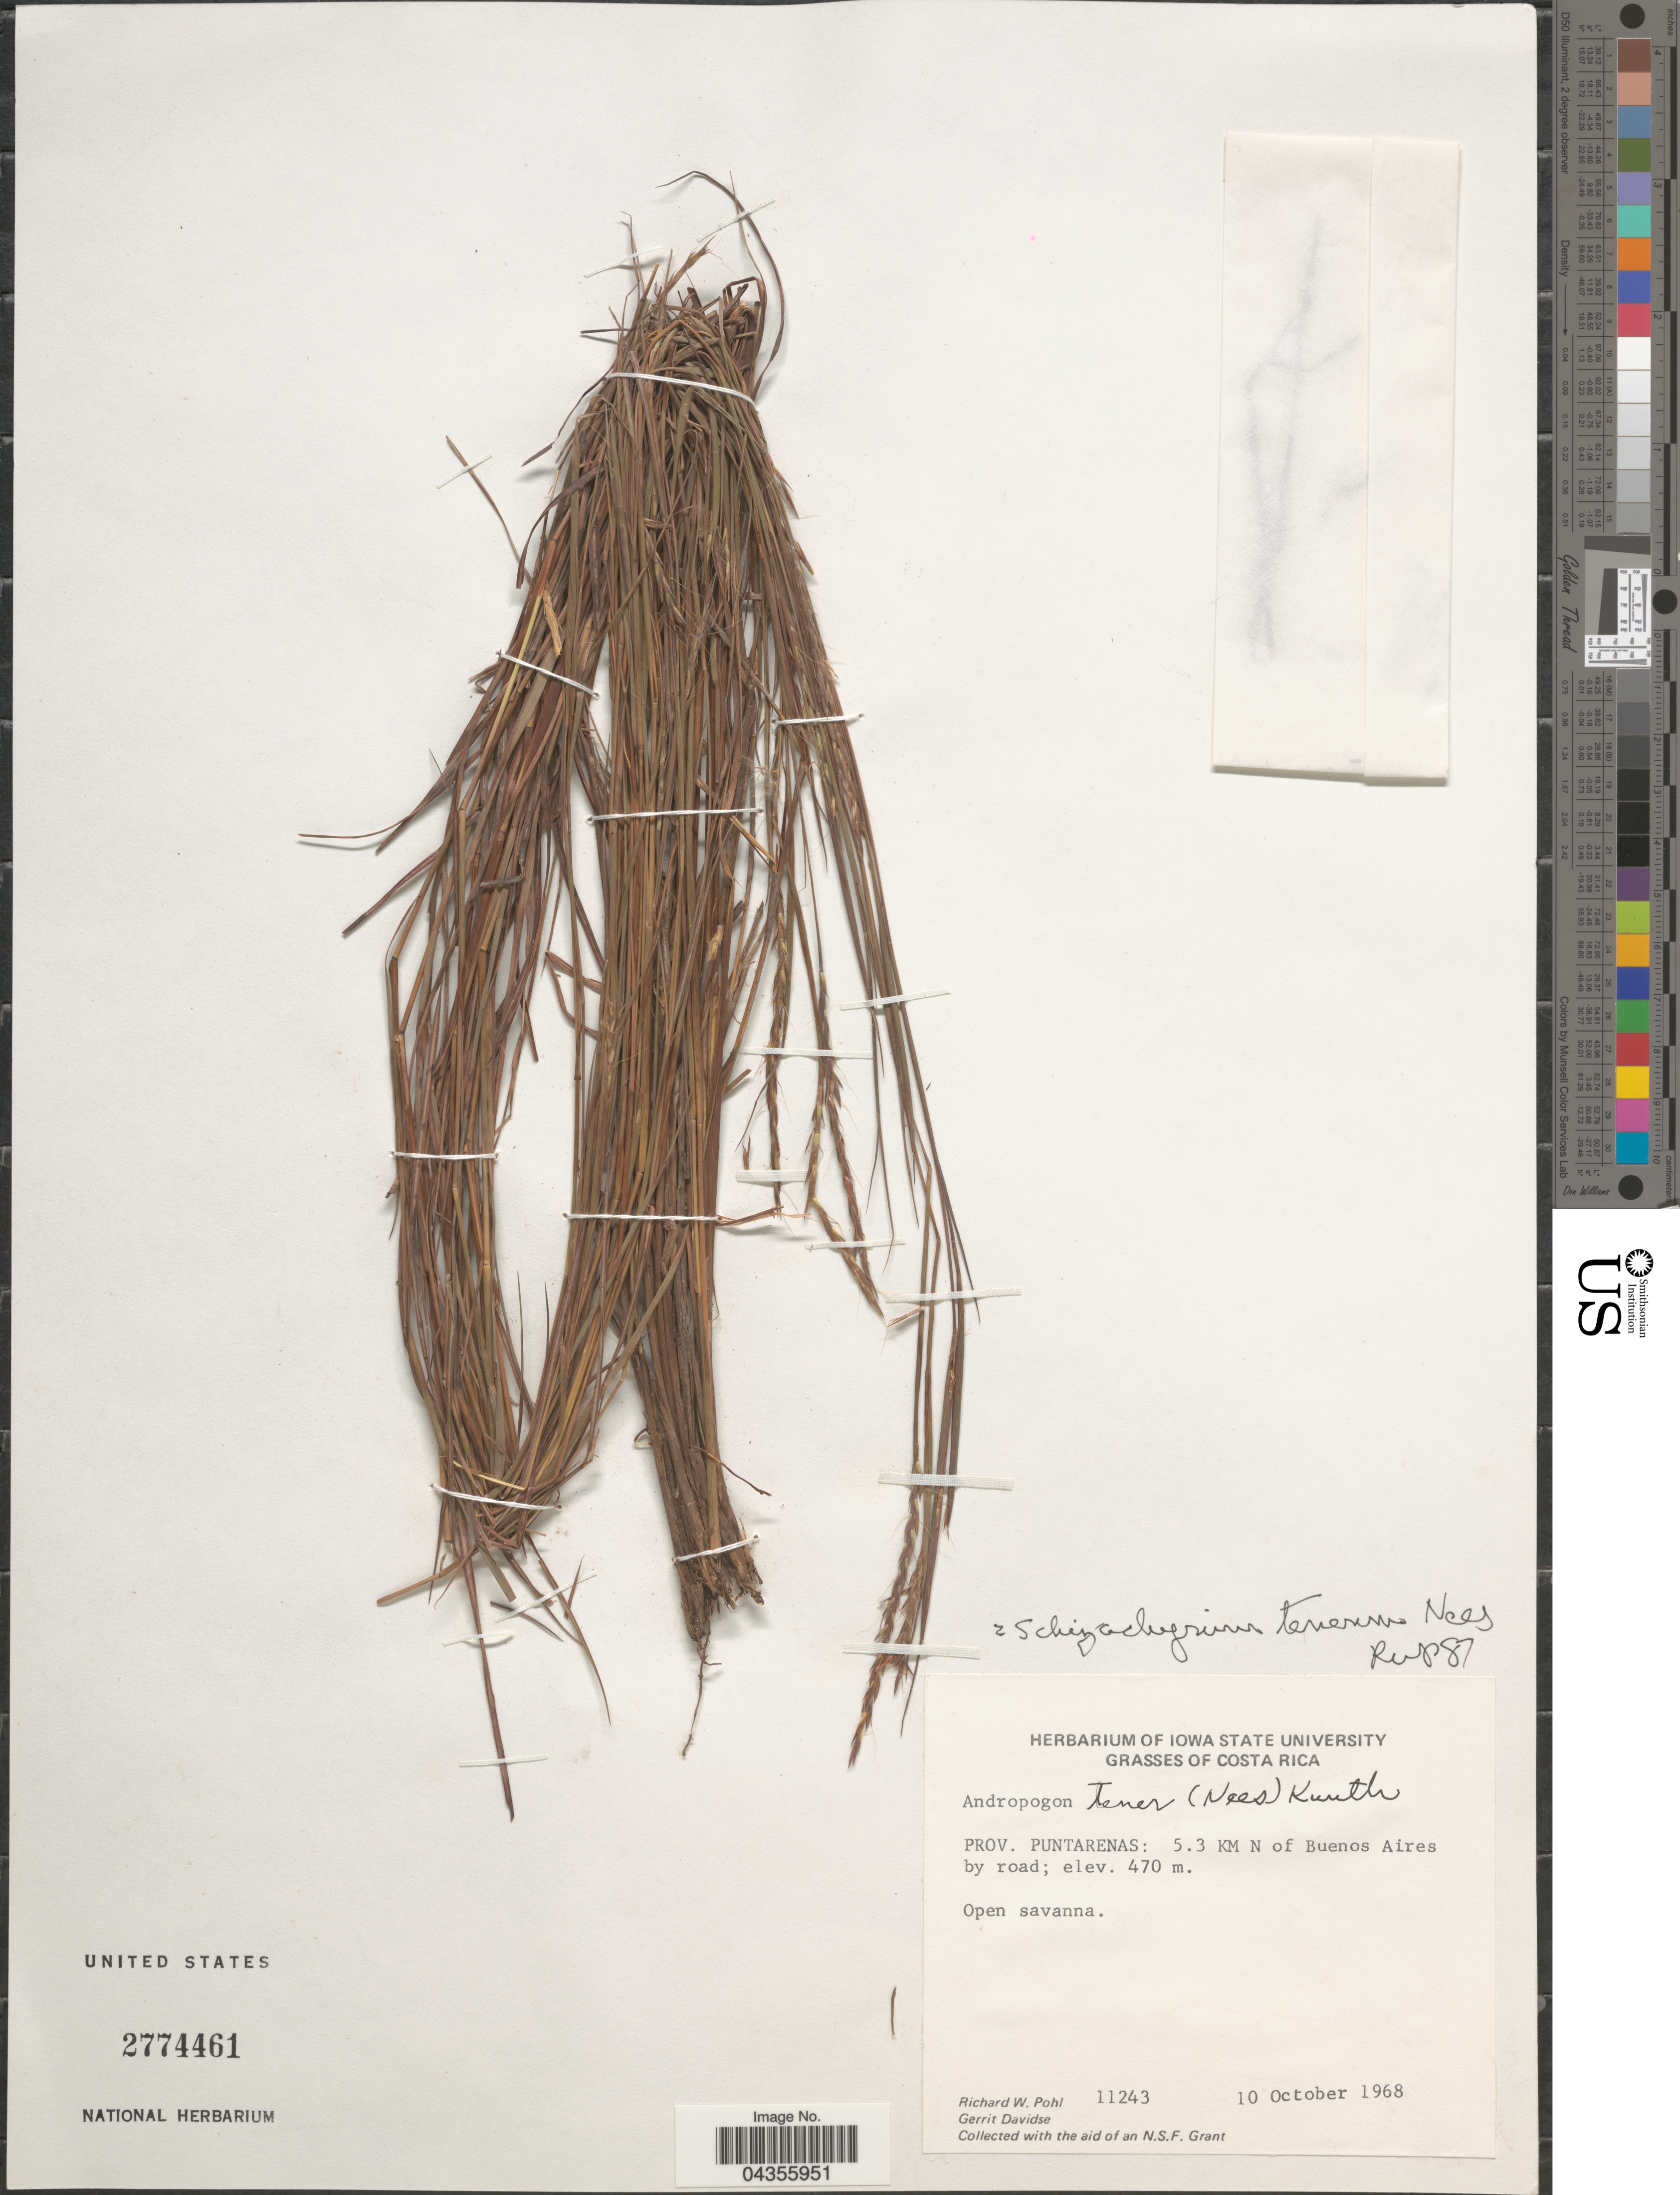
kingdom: Plantae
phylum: Tracheophyta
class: Liliopsida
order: Poales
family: Poaceae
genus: Schizachyrium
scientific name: Schizachyrium tenerum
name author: Nees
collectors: R. W. Pohl & G. Davidse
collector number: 11243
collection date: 1968-10-10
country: Costa Rica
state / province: Puntarenas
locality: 5.3 KM N of Buenos Aires by road.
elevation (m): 470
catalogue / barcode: US 2774461